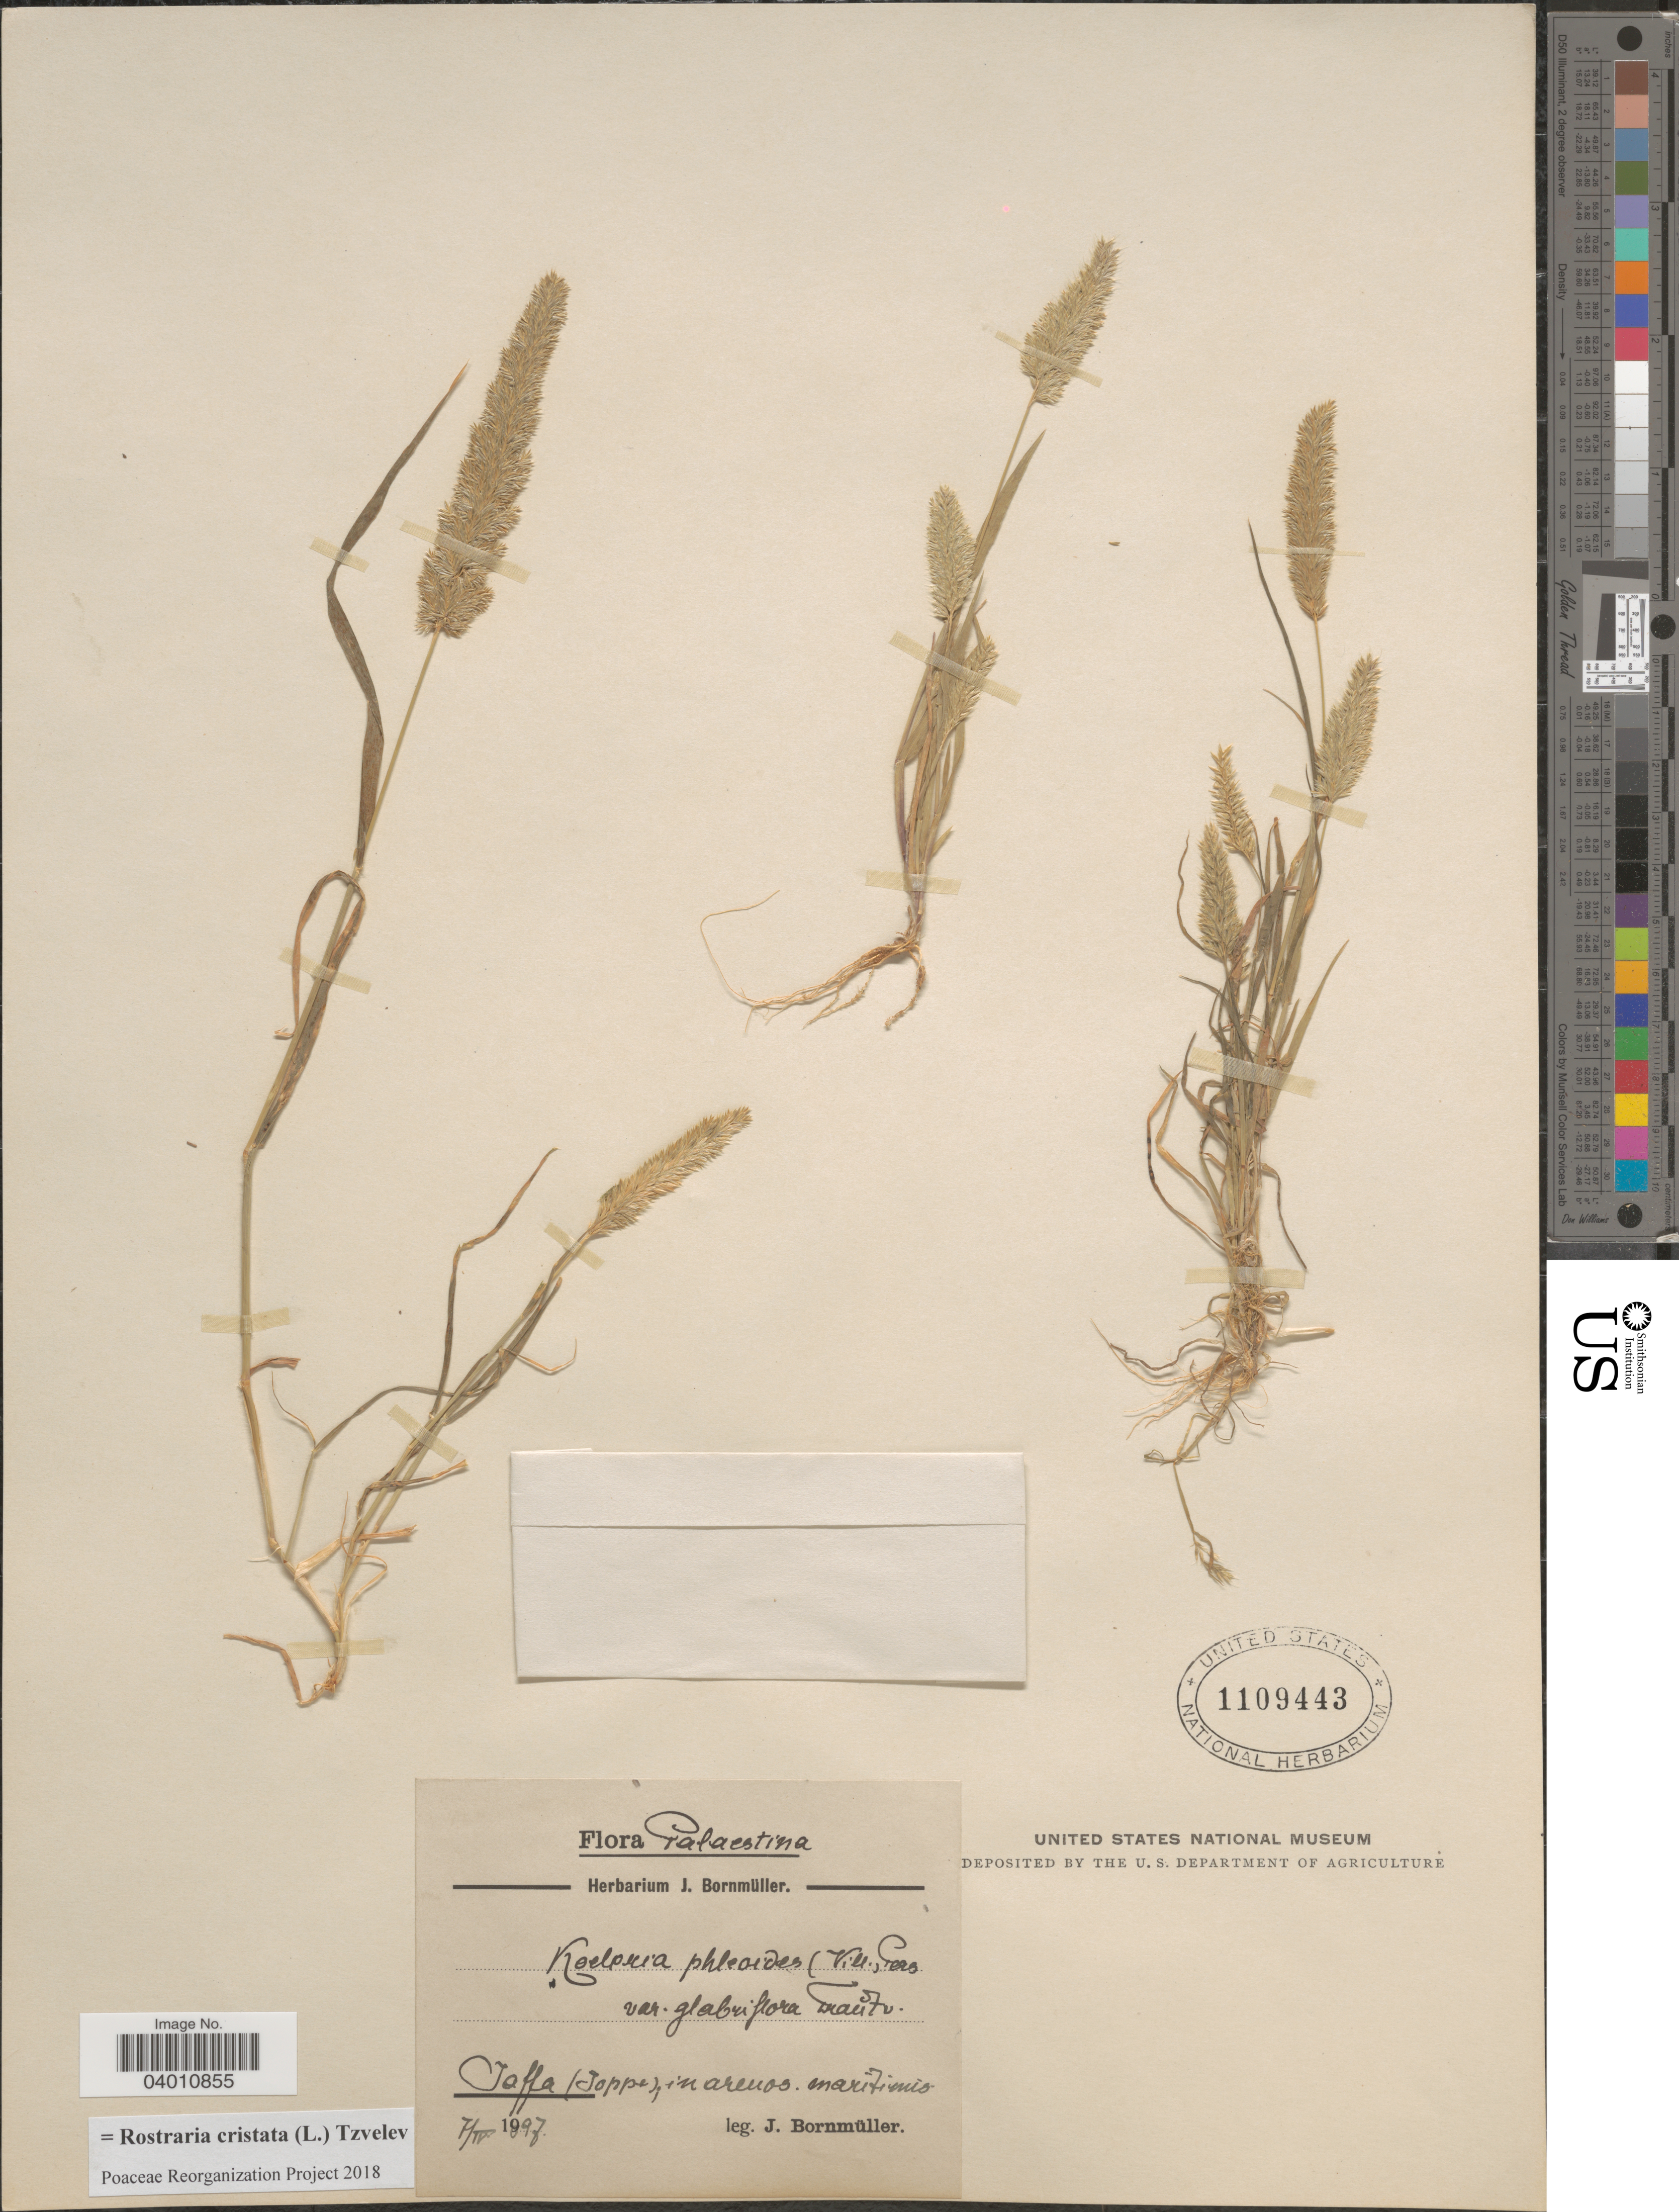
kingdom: Plantae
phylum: Tracheophyta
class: Liliopsida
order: Poales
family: Poaceae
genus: Rostraria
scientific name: Rostraria cristata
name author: (L.) Tzvelev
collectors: J. Bornmüller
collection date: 1897-10-07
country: Israel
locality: Palaestina. Jaffa (Joppe), in arenos maritimis.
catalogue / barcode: US 1109443